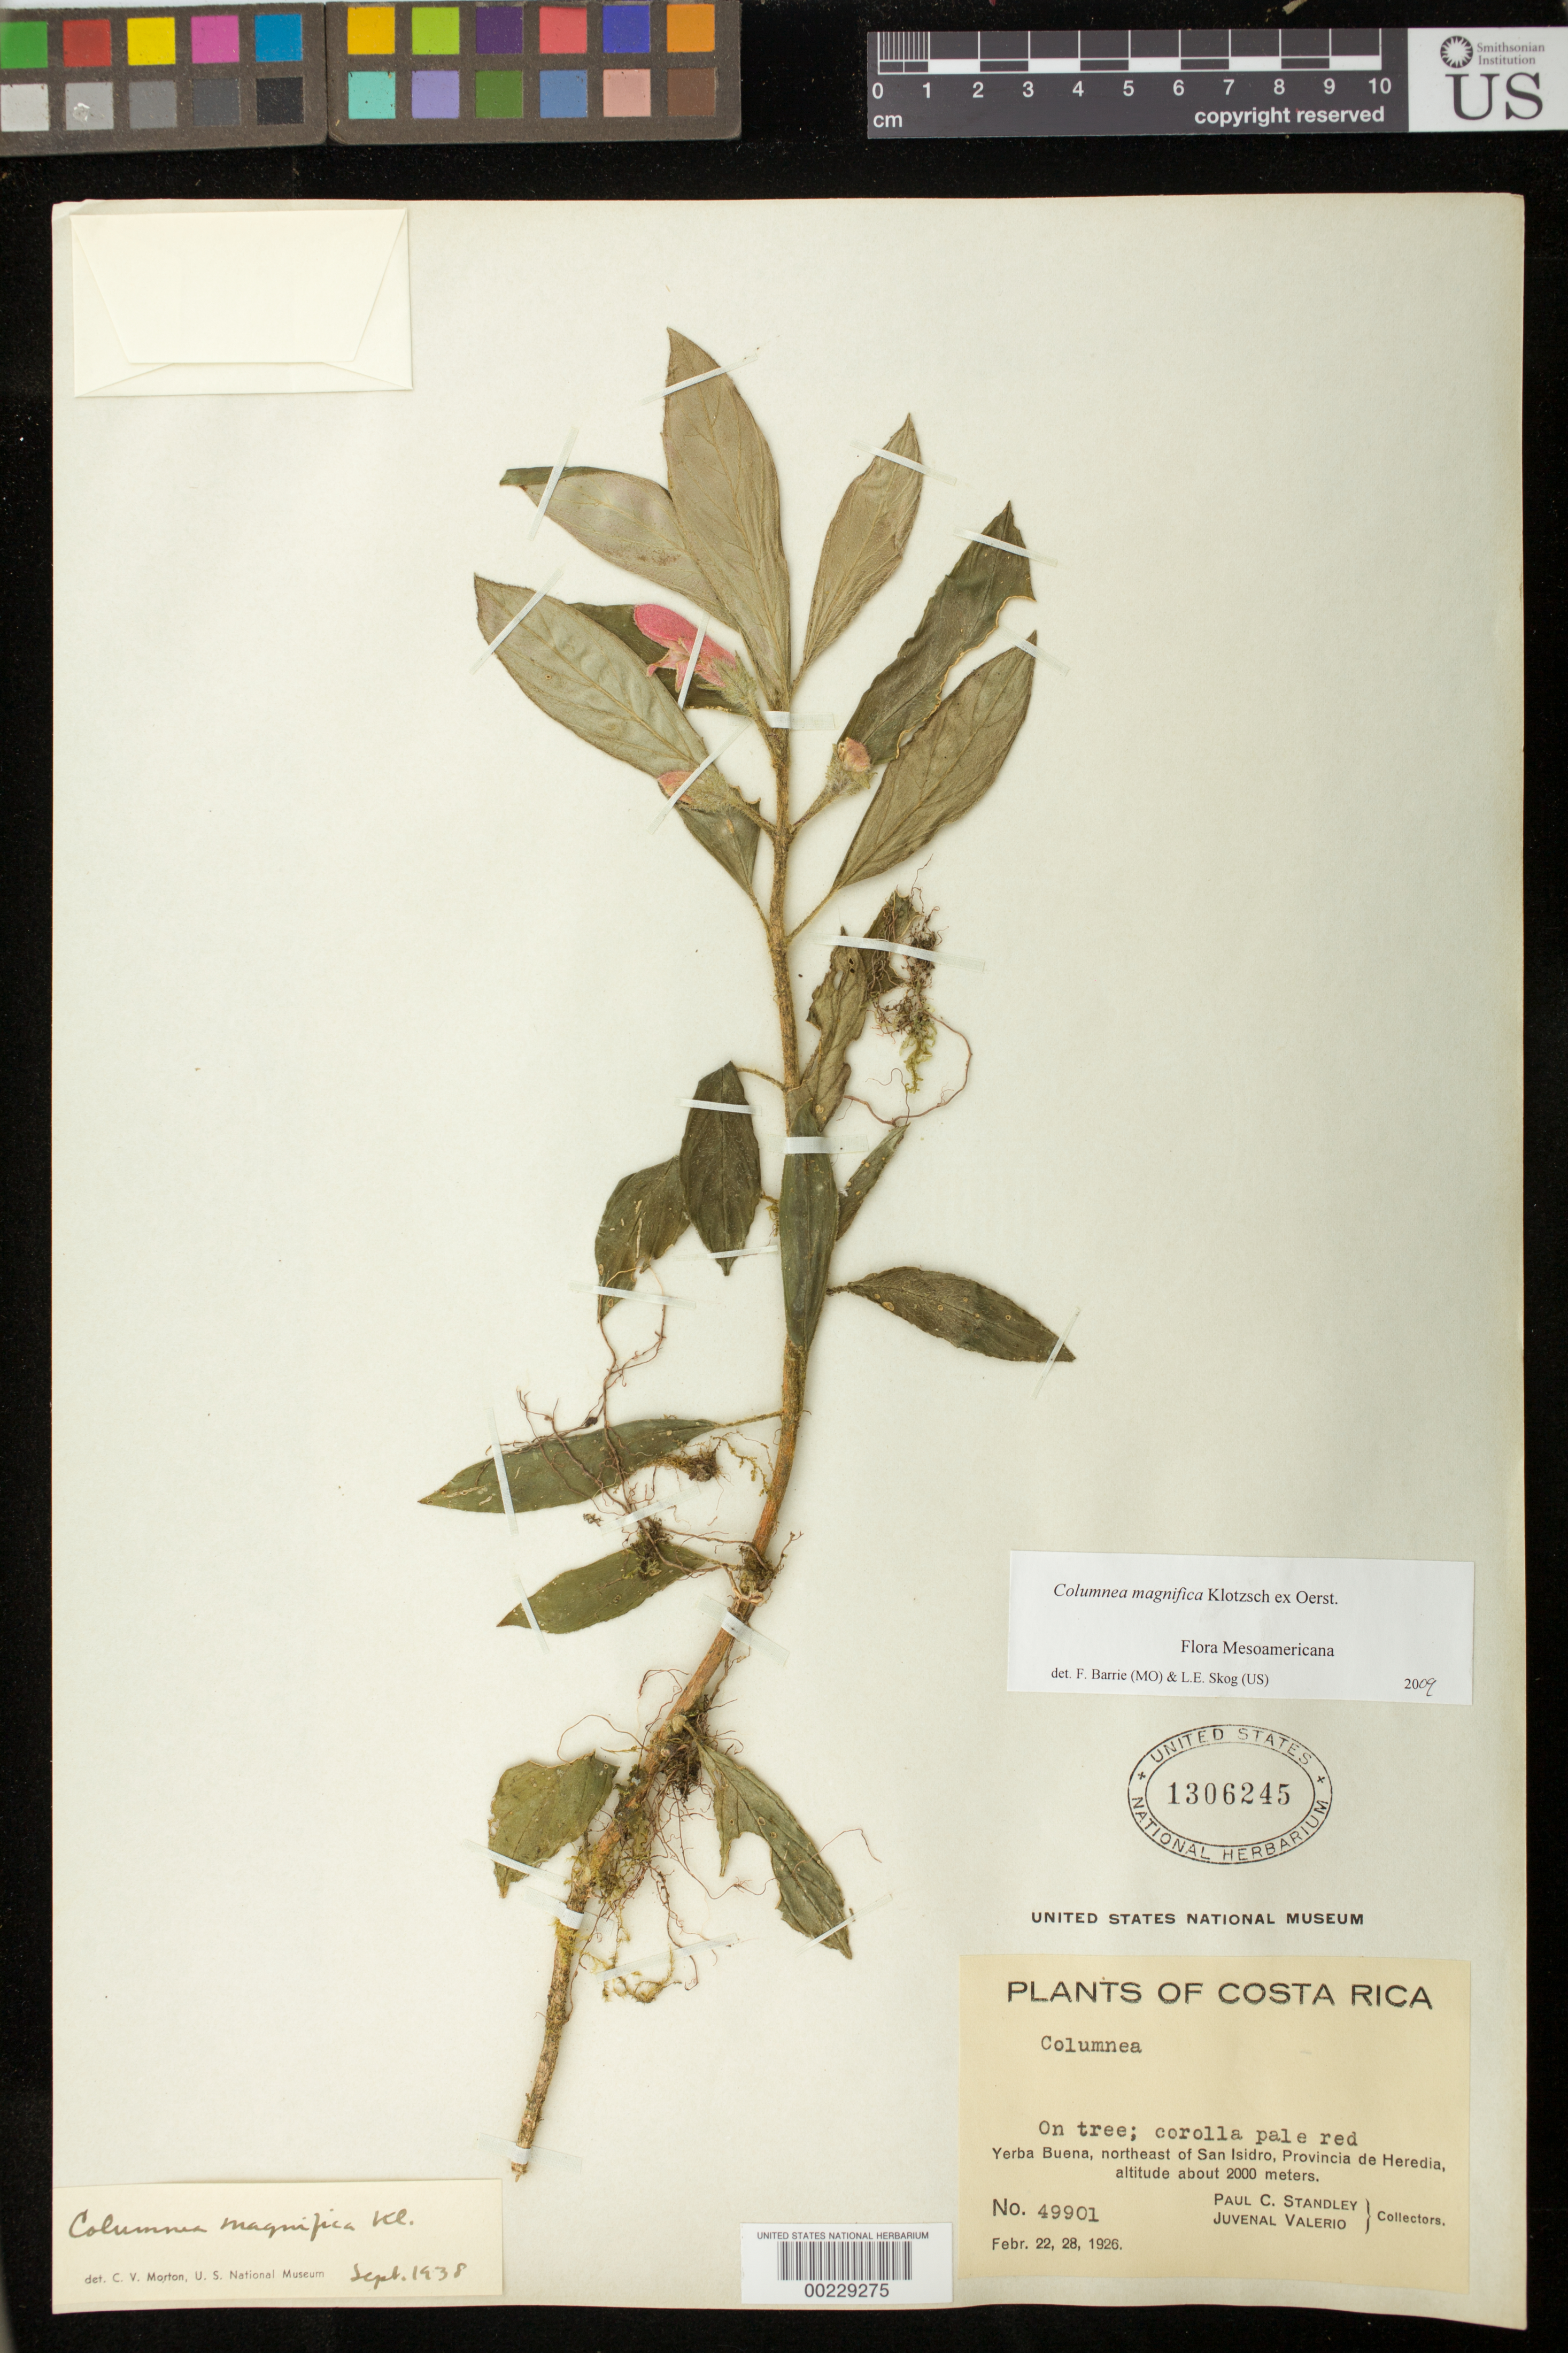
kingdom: Plantae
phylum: Tracheophyta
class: Magnoliopsida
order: Lamiales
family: Gesneriaceae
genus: Columnea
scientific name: Columnea magnifica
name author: Klotzsch ex Oerst.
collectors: P. C. Standley & J. Valerio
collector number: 49901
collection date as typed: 22-28 Feb 1926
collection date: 1926-02-22/1926-02-28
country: Costa Rica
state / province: Heredia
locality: Yerba Buena, NE of San Isidro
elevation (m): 2000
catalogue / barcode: US 1306245